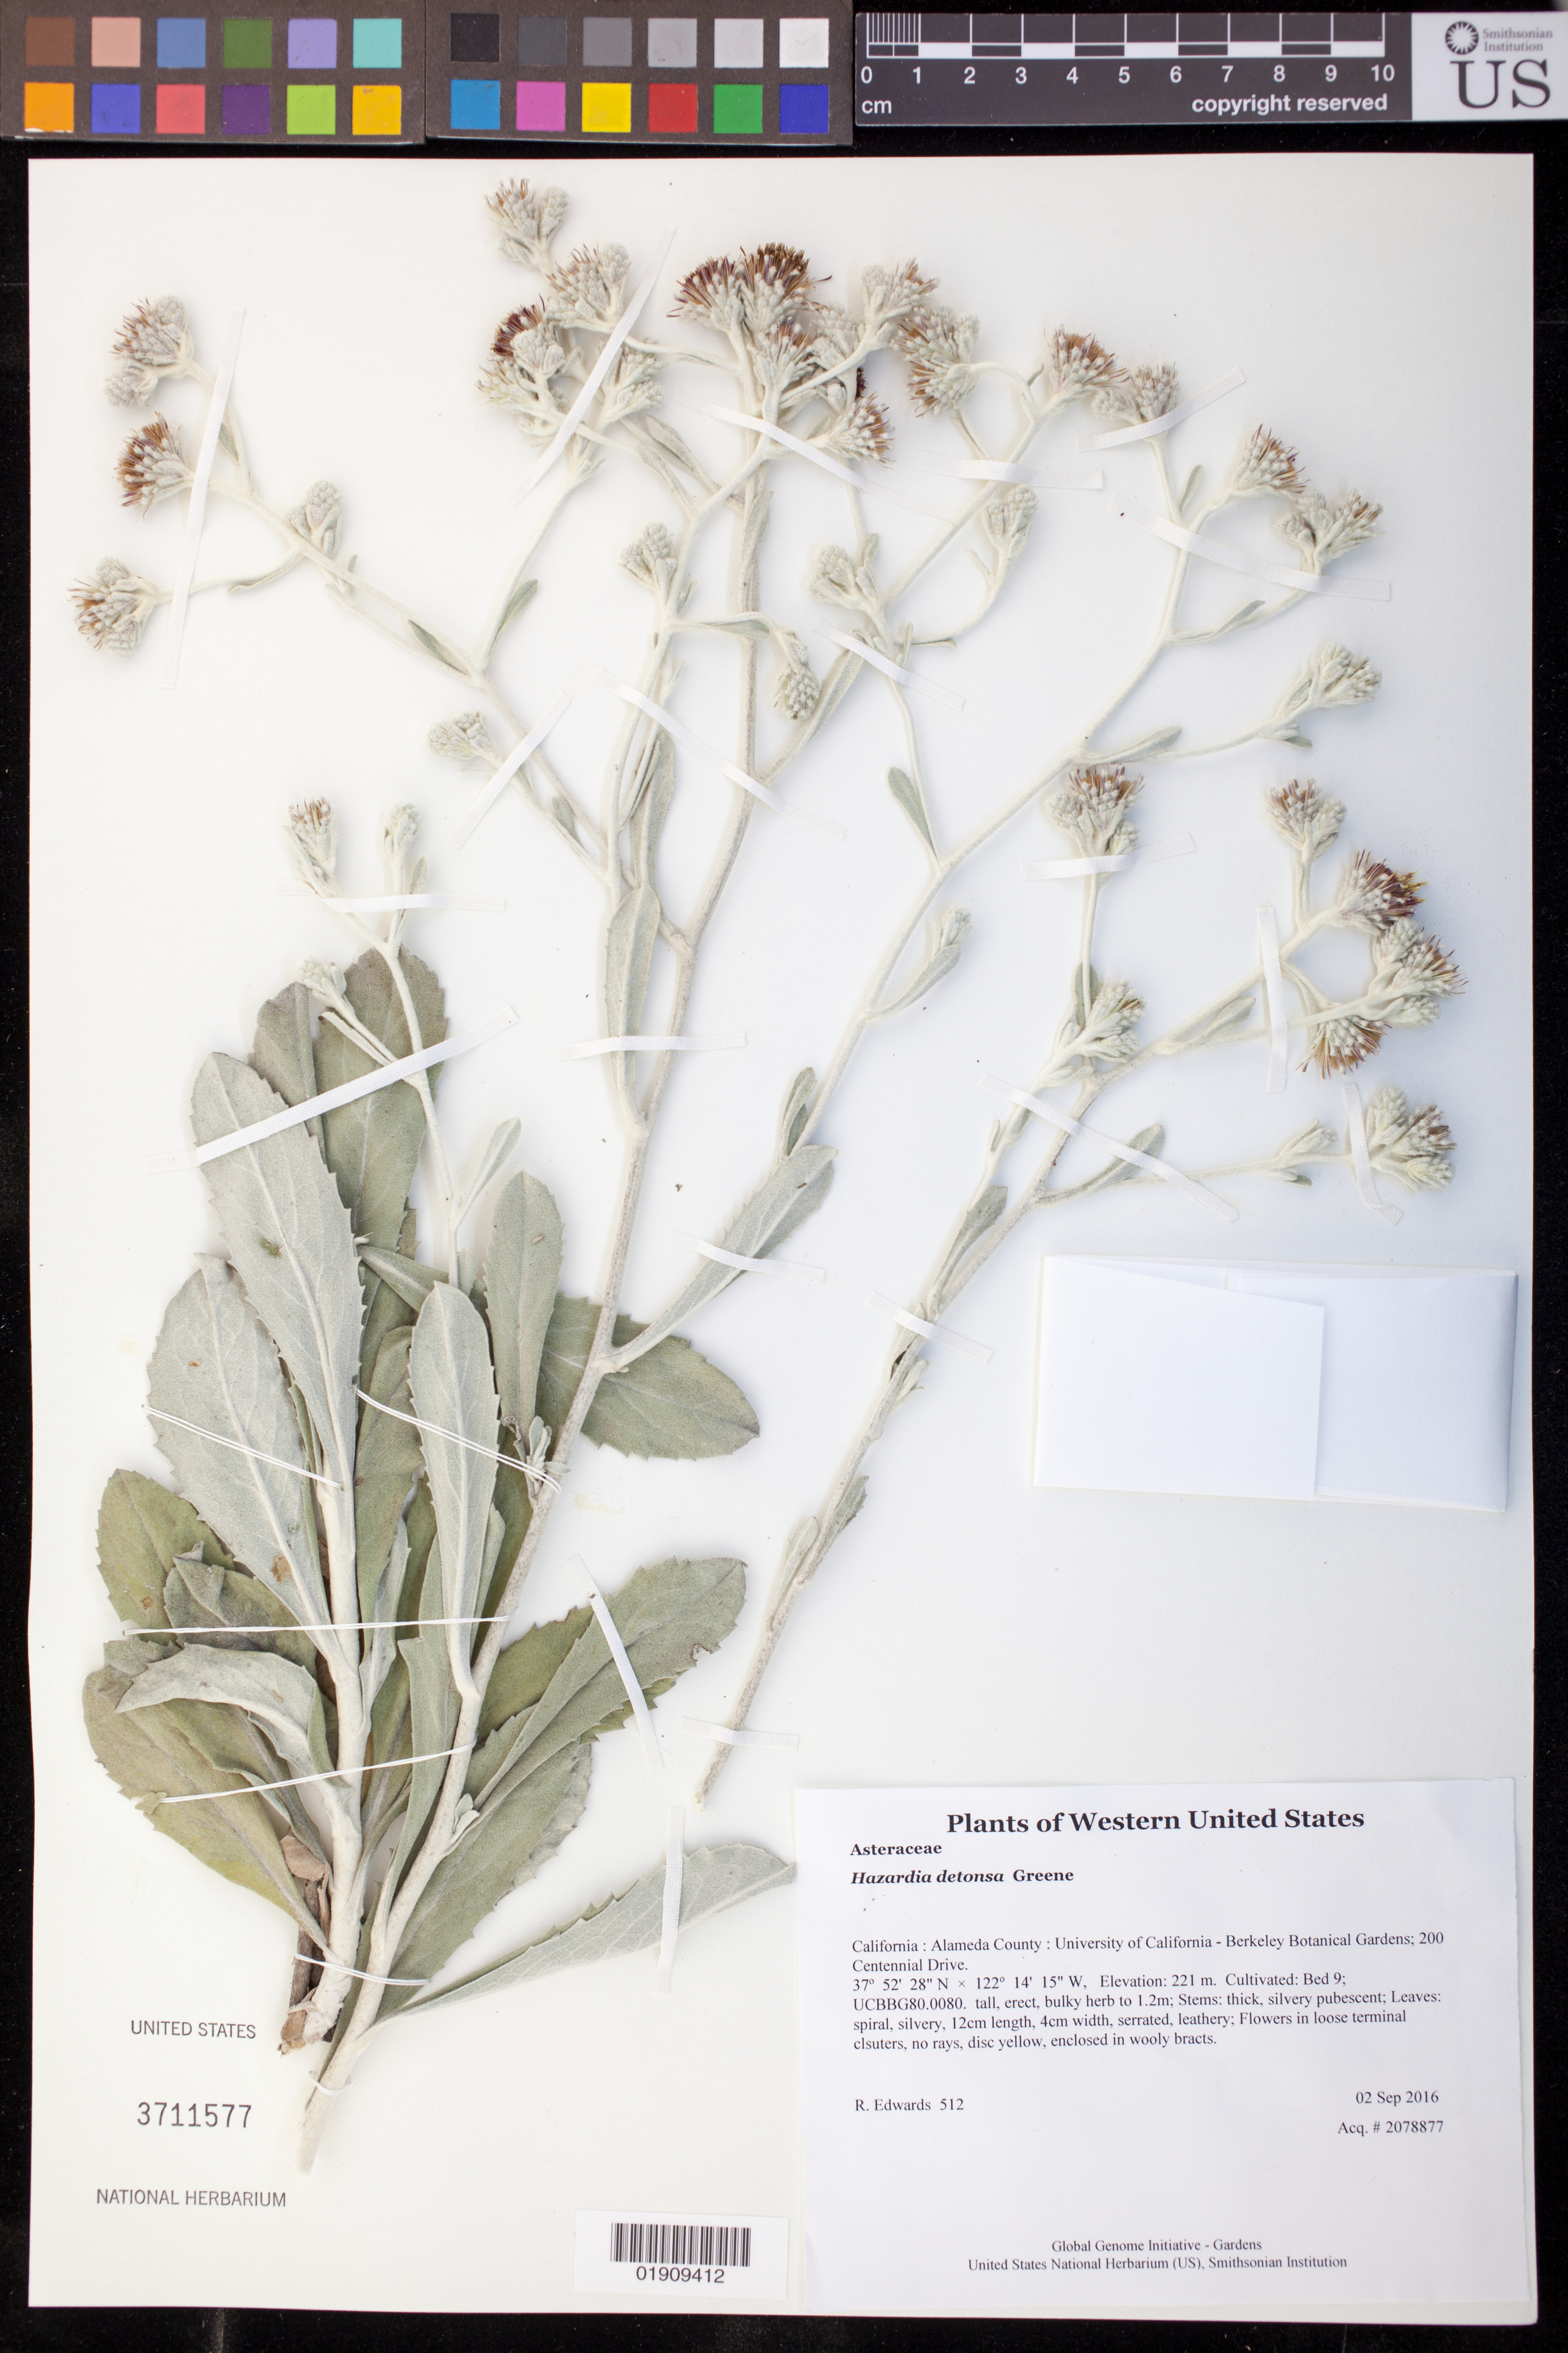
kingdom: Plantae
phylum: Tracheophyta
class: Magnoliopsida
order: Asterales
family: Asteraceae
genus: Hazardia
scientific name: Hazardia detonsa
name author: Greene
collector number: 512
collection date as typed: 2 September 2016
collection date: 2016-09-02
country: United States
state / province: California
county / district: Alameda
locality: University of California - Berkeley Botanical Gardens; 200 Centennial Drive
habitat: Cultivated: Bed 9; UCBBG80.0080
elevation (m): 221.2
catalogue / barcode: US 3711577